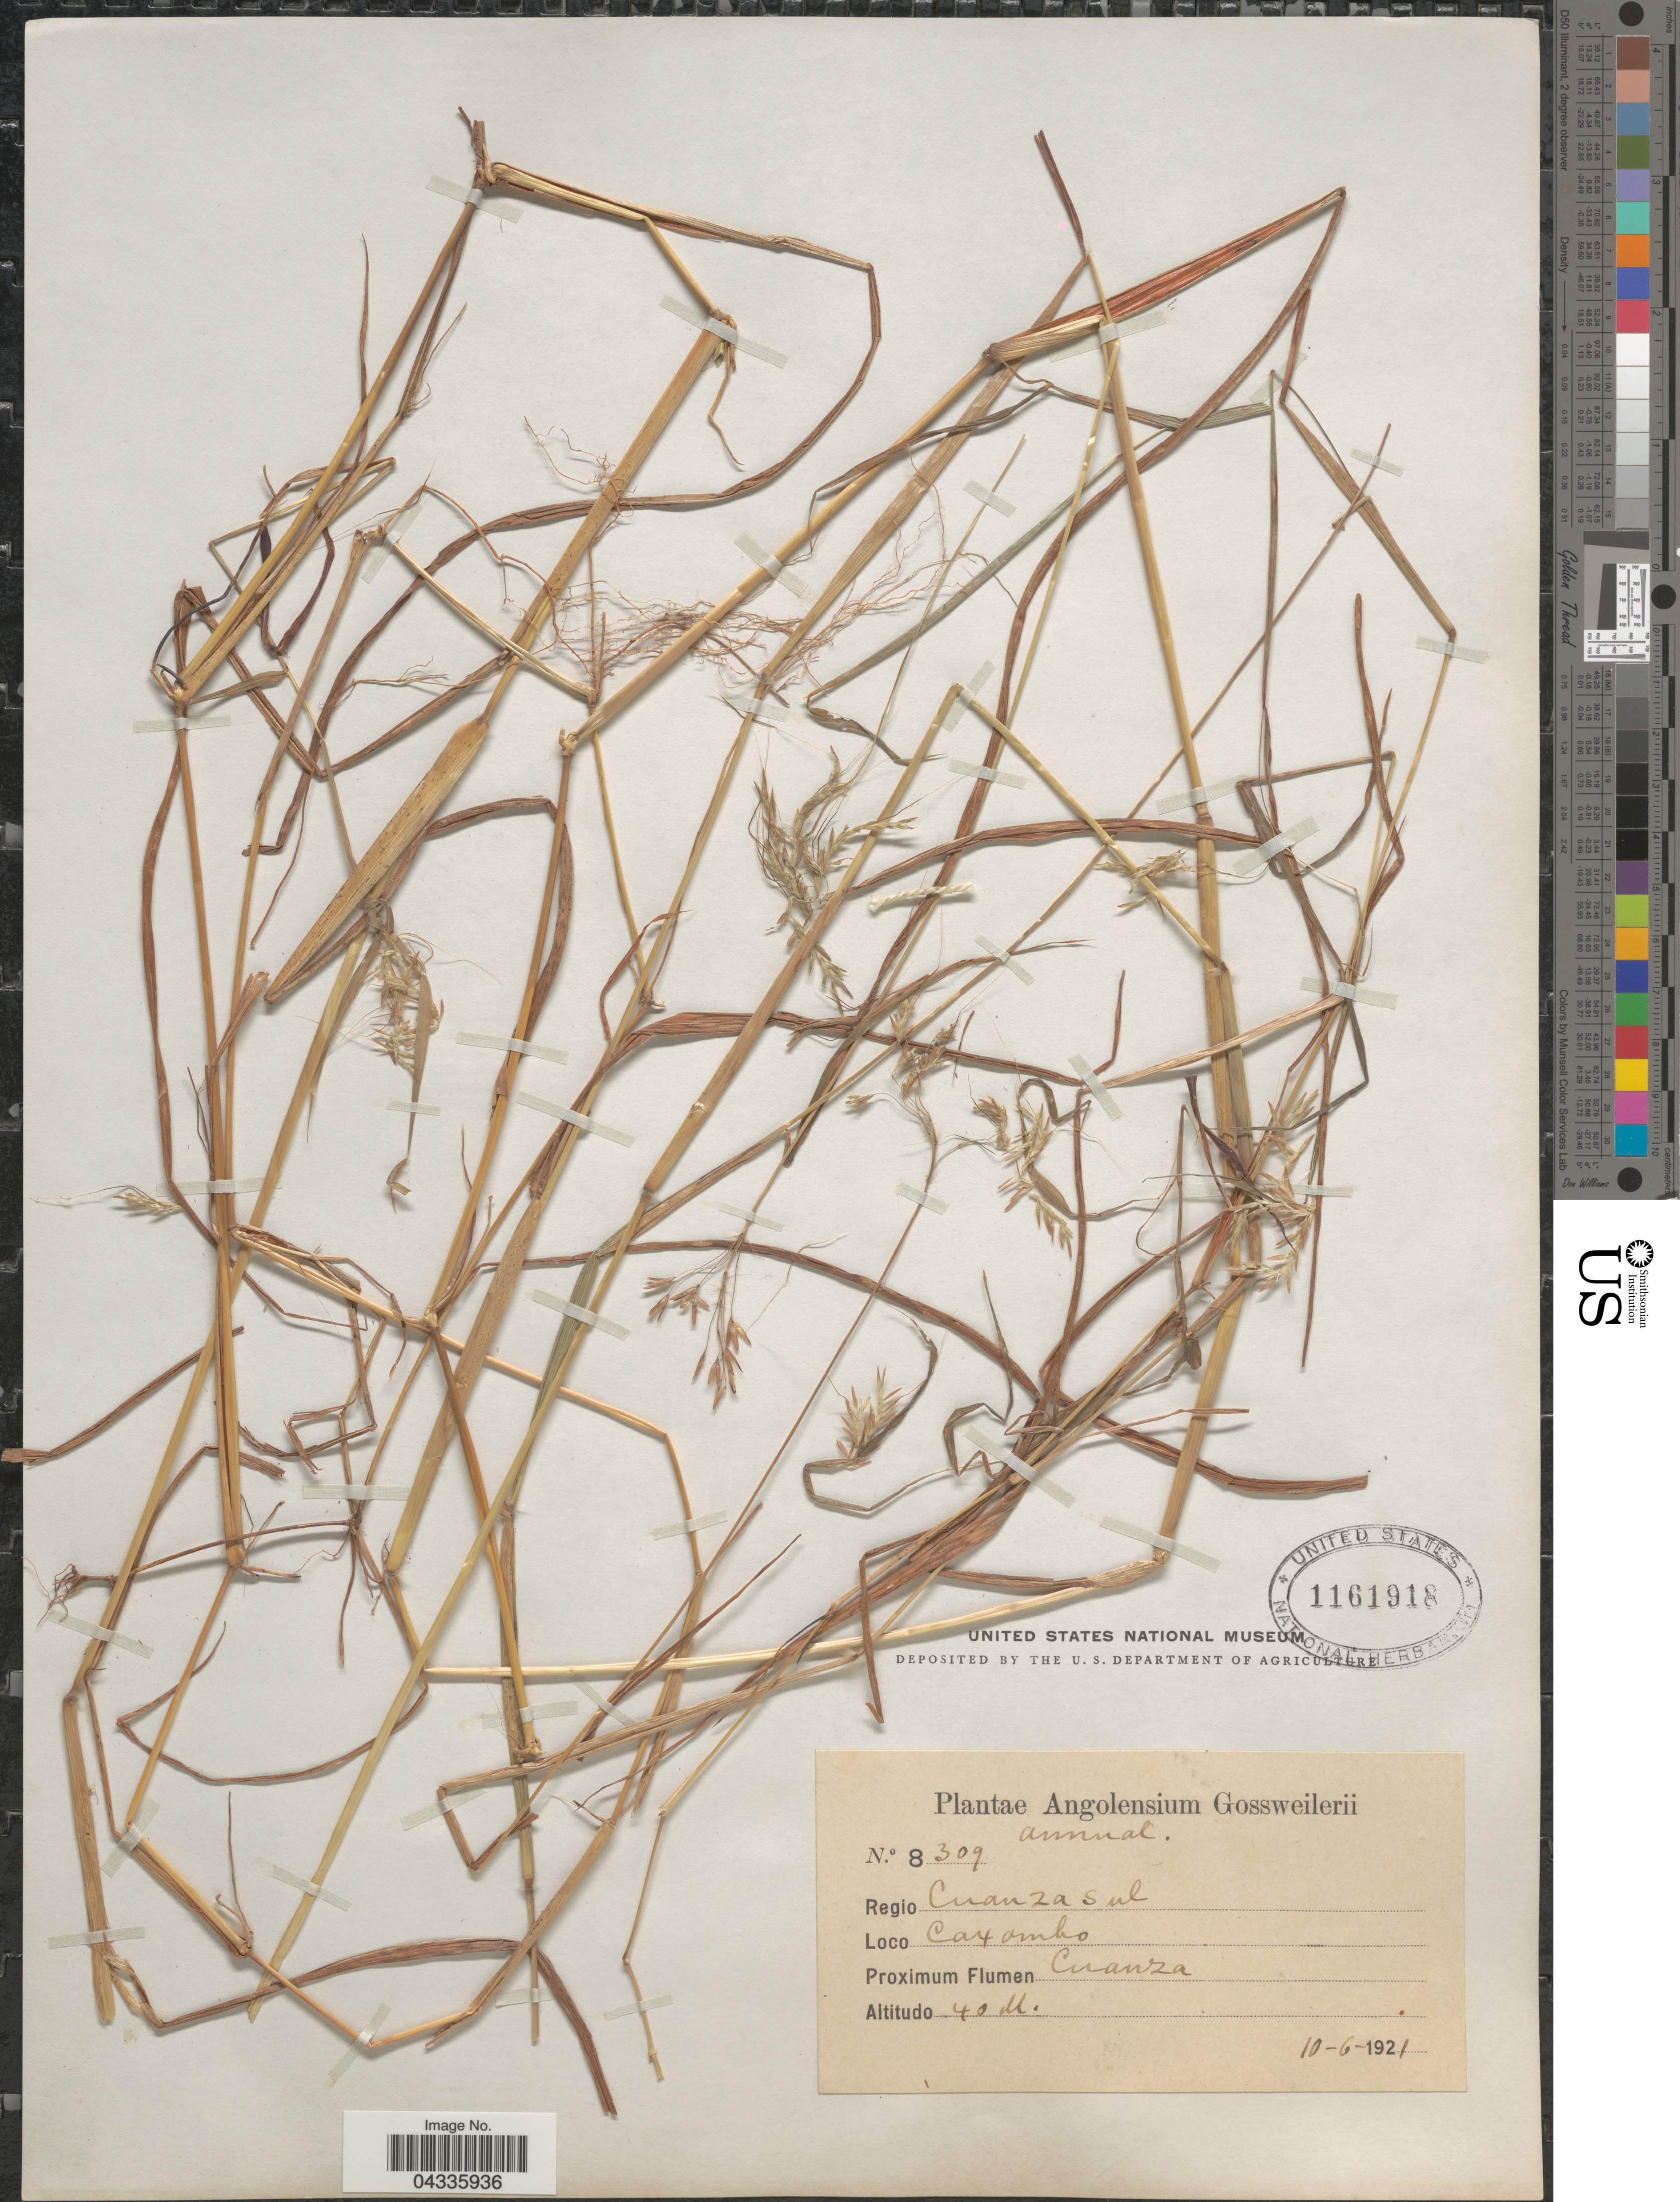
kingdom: Plantae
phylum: Tracheophyta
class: Liliopsida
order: Poales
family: Poaceae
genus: Euclasta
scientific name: Euclasta condylotricha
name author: (Hochst. ex Steud.) Stapf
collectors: -. Gossweiler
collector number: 8309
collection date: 1921-06-10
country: Angola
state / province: Cuanza Sul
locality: Regio Cuanza Sul. Caxombo. Proximum Flumen Cuanza.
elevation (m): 40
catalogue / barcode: US 1161918